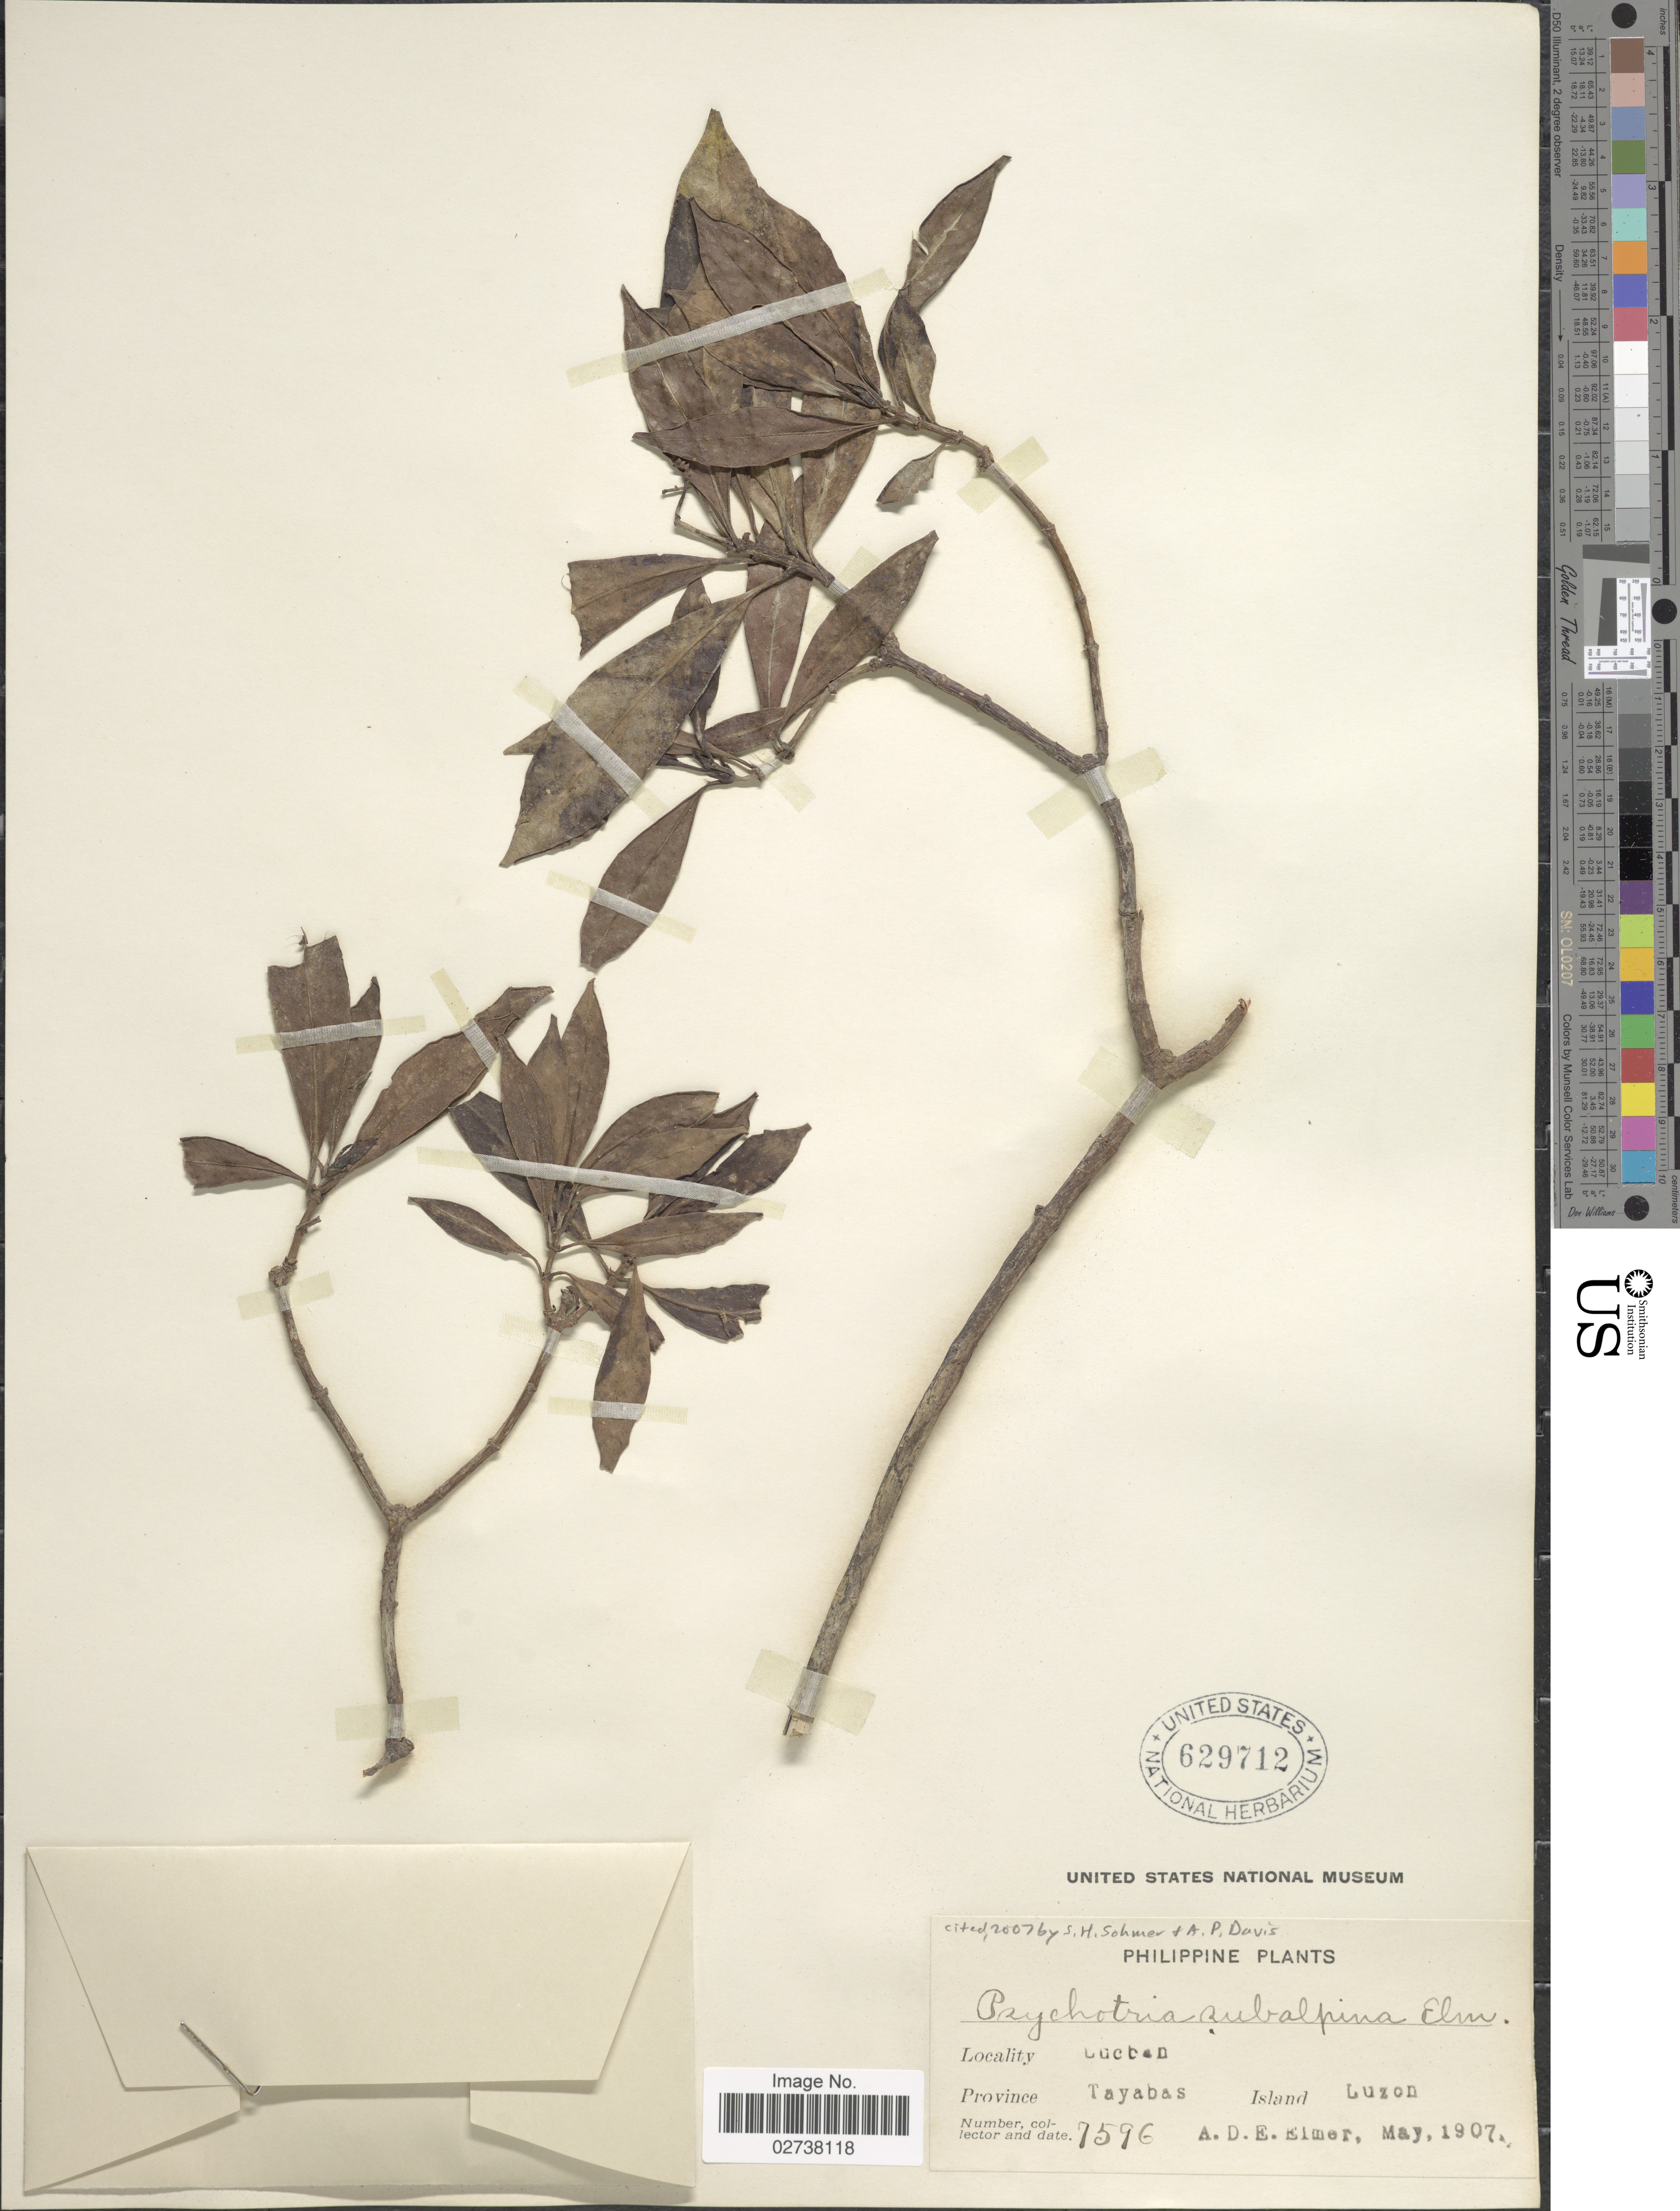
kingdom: Plantae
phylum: Tracheophyta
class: Magnoliopsida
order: Gentianales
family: Rubiaceae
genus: Psychotria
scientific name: Psychotria subalpina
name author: Elmer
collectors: A. D. E. Elmer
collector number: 7596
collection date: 1907-05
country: Philippines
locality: Lucban, Province Tayabas Island Luzon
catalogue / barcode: US 629712